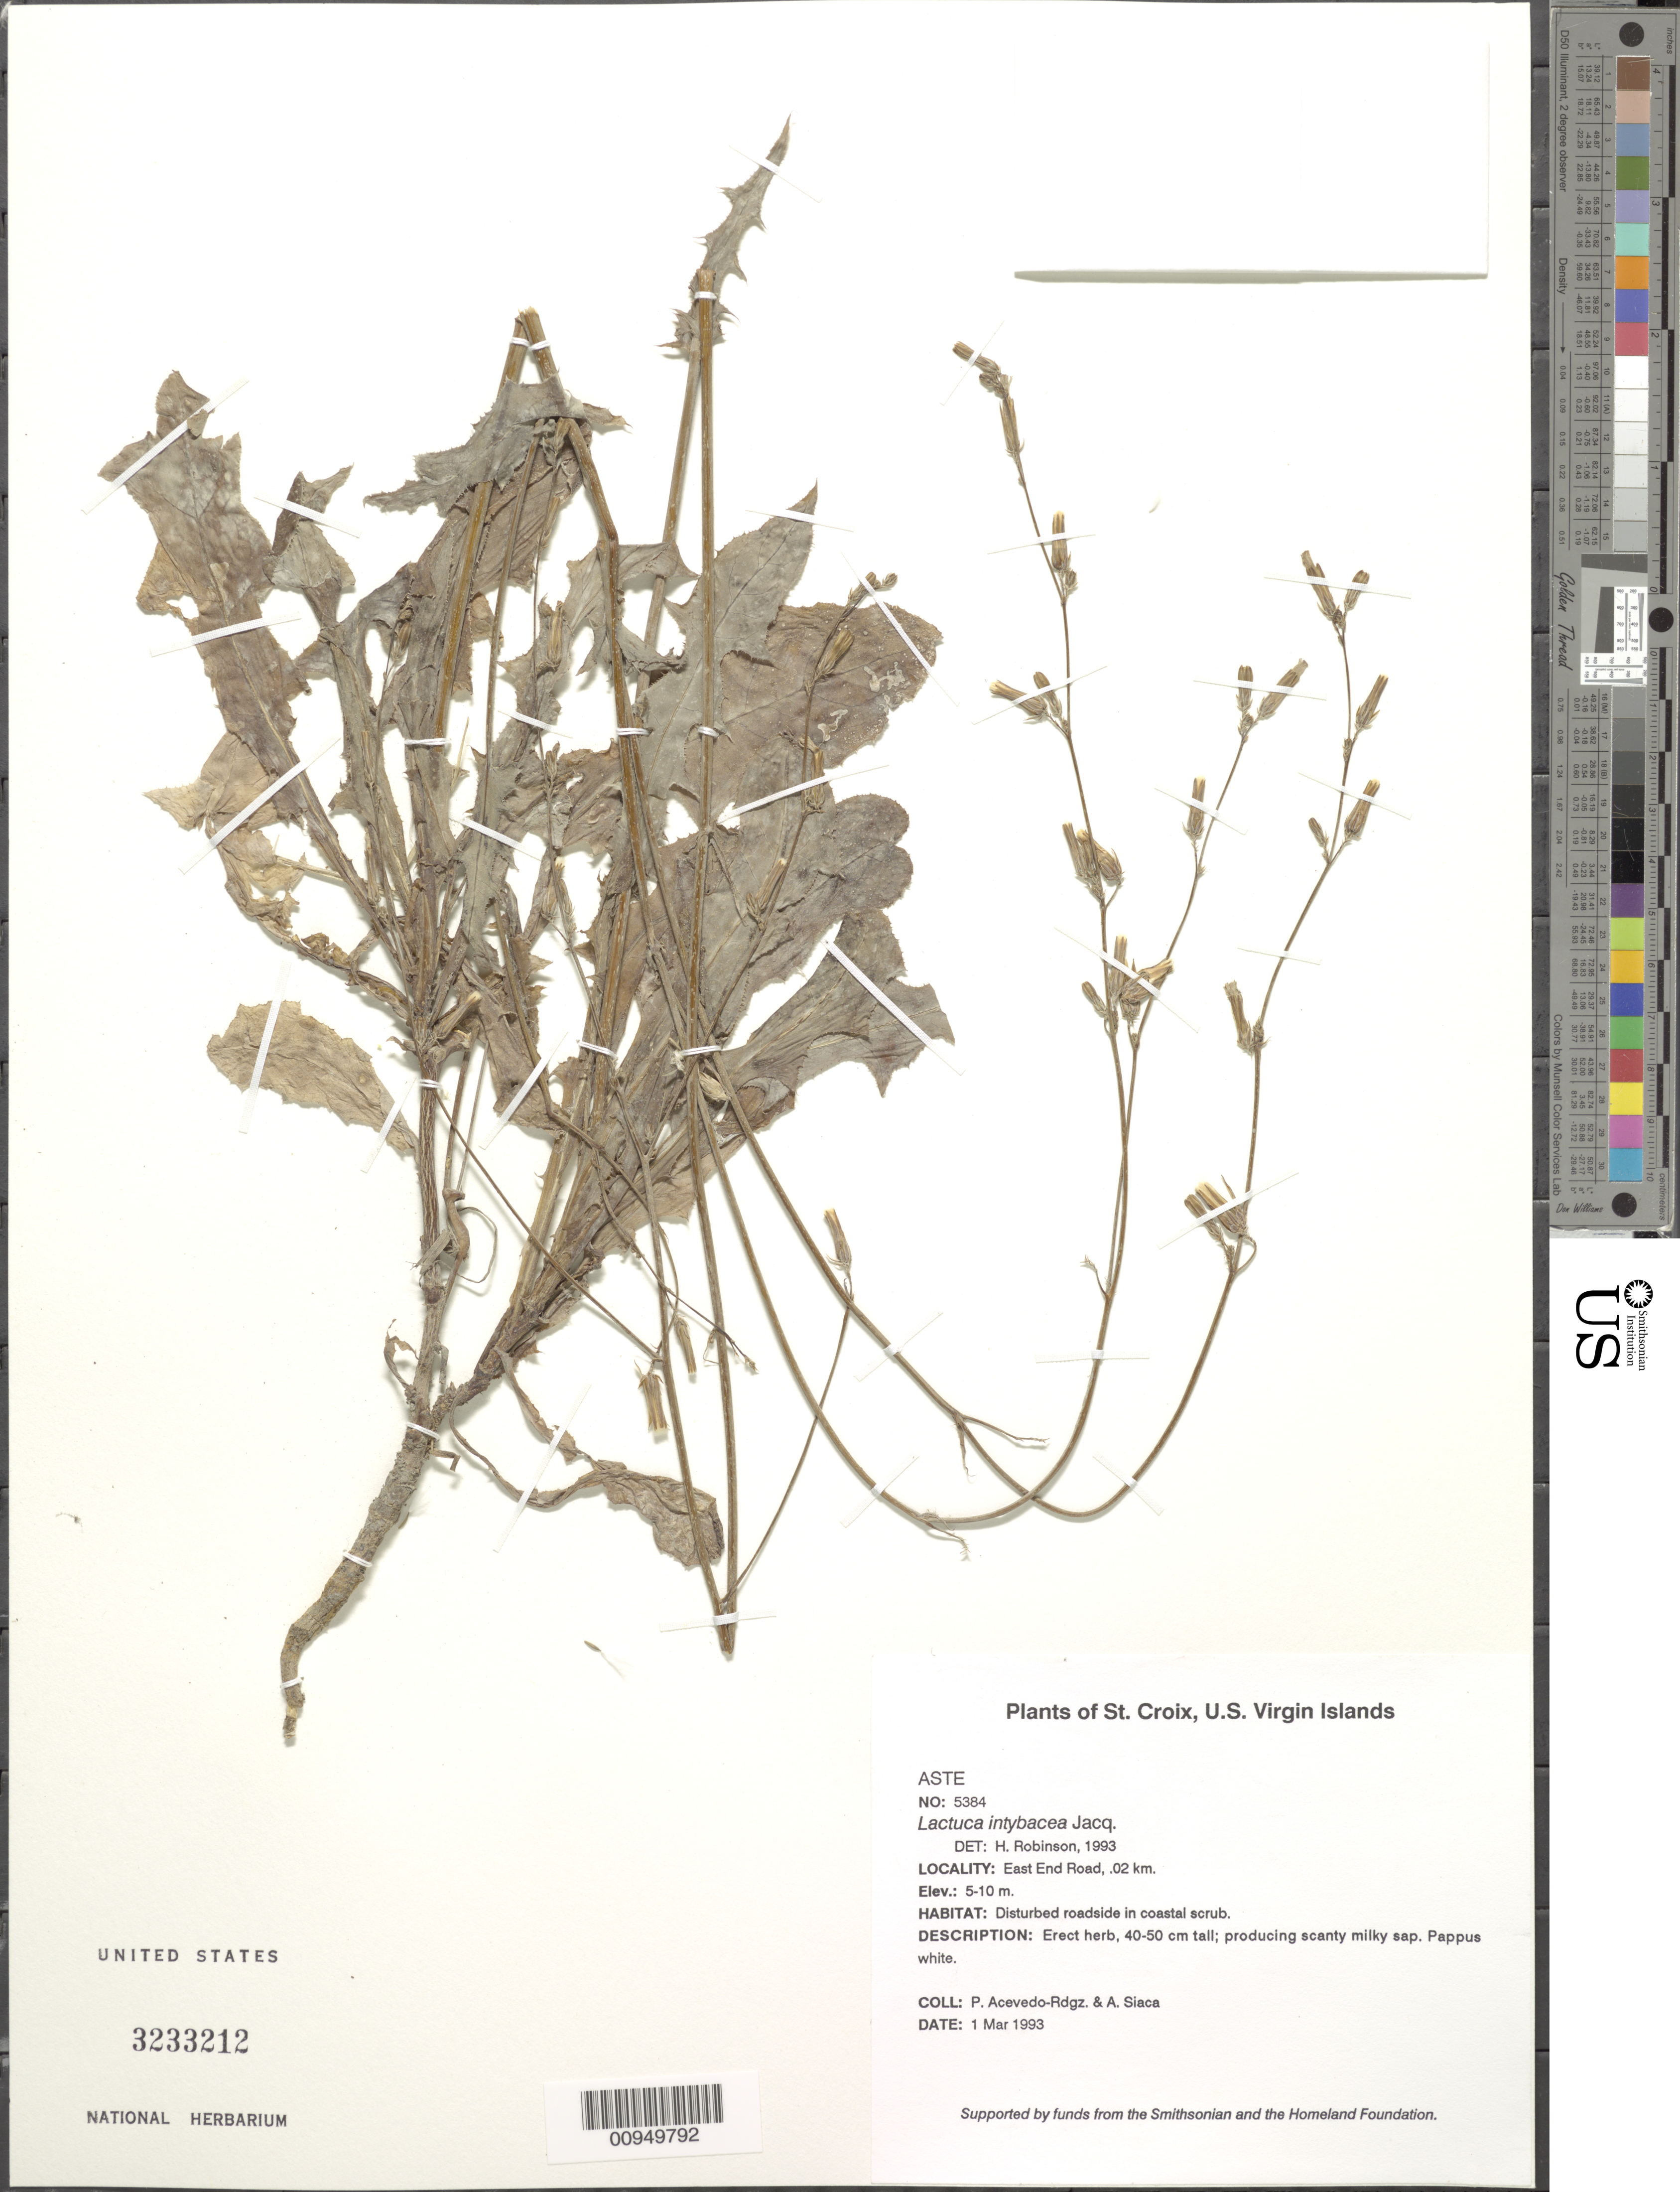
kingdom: Plantae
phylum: Tracheophyta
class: Magnoliopsida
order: Asterales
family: Asteraceae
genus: Launaea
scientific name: Launaea intybacea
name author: (Jacq.) Beauverd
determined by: Robinson, Harold E., (US)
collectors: P. Acevedo-Rodr. & A. Siaca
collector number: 5384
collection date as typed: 01 Mar 1993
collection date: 1993-03-01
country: U.S. Virgin Islands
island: St. Croix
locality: East End Road, .02 km.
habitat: Disturbed roadside in coastal scrub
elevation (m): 5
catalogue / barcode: US 3233212